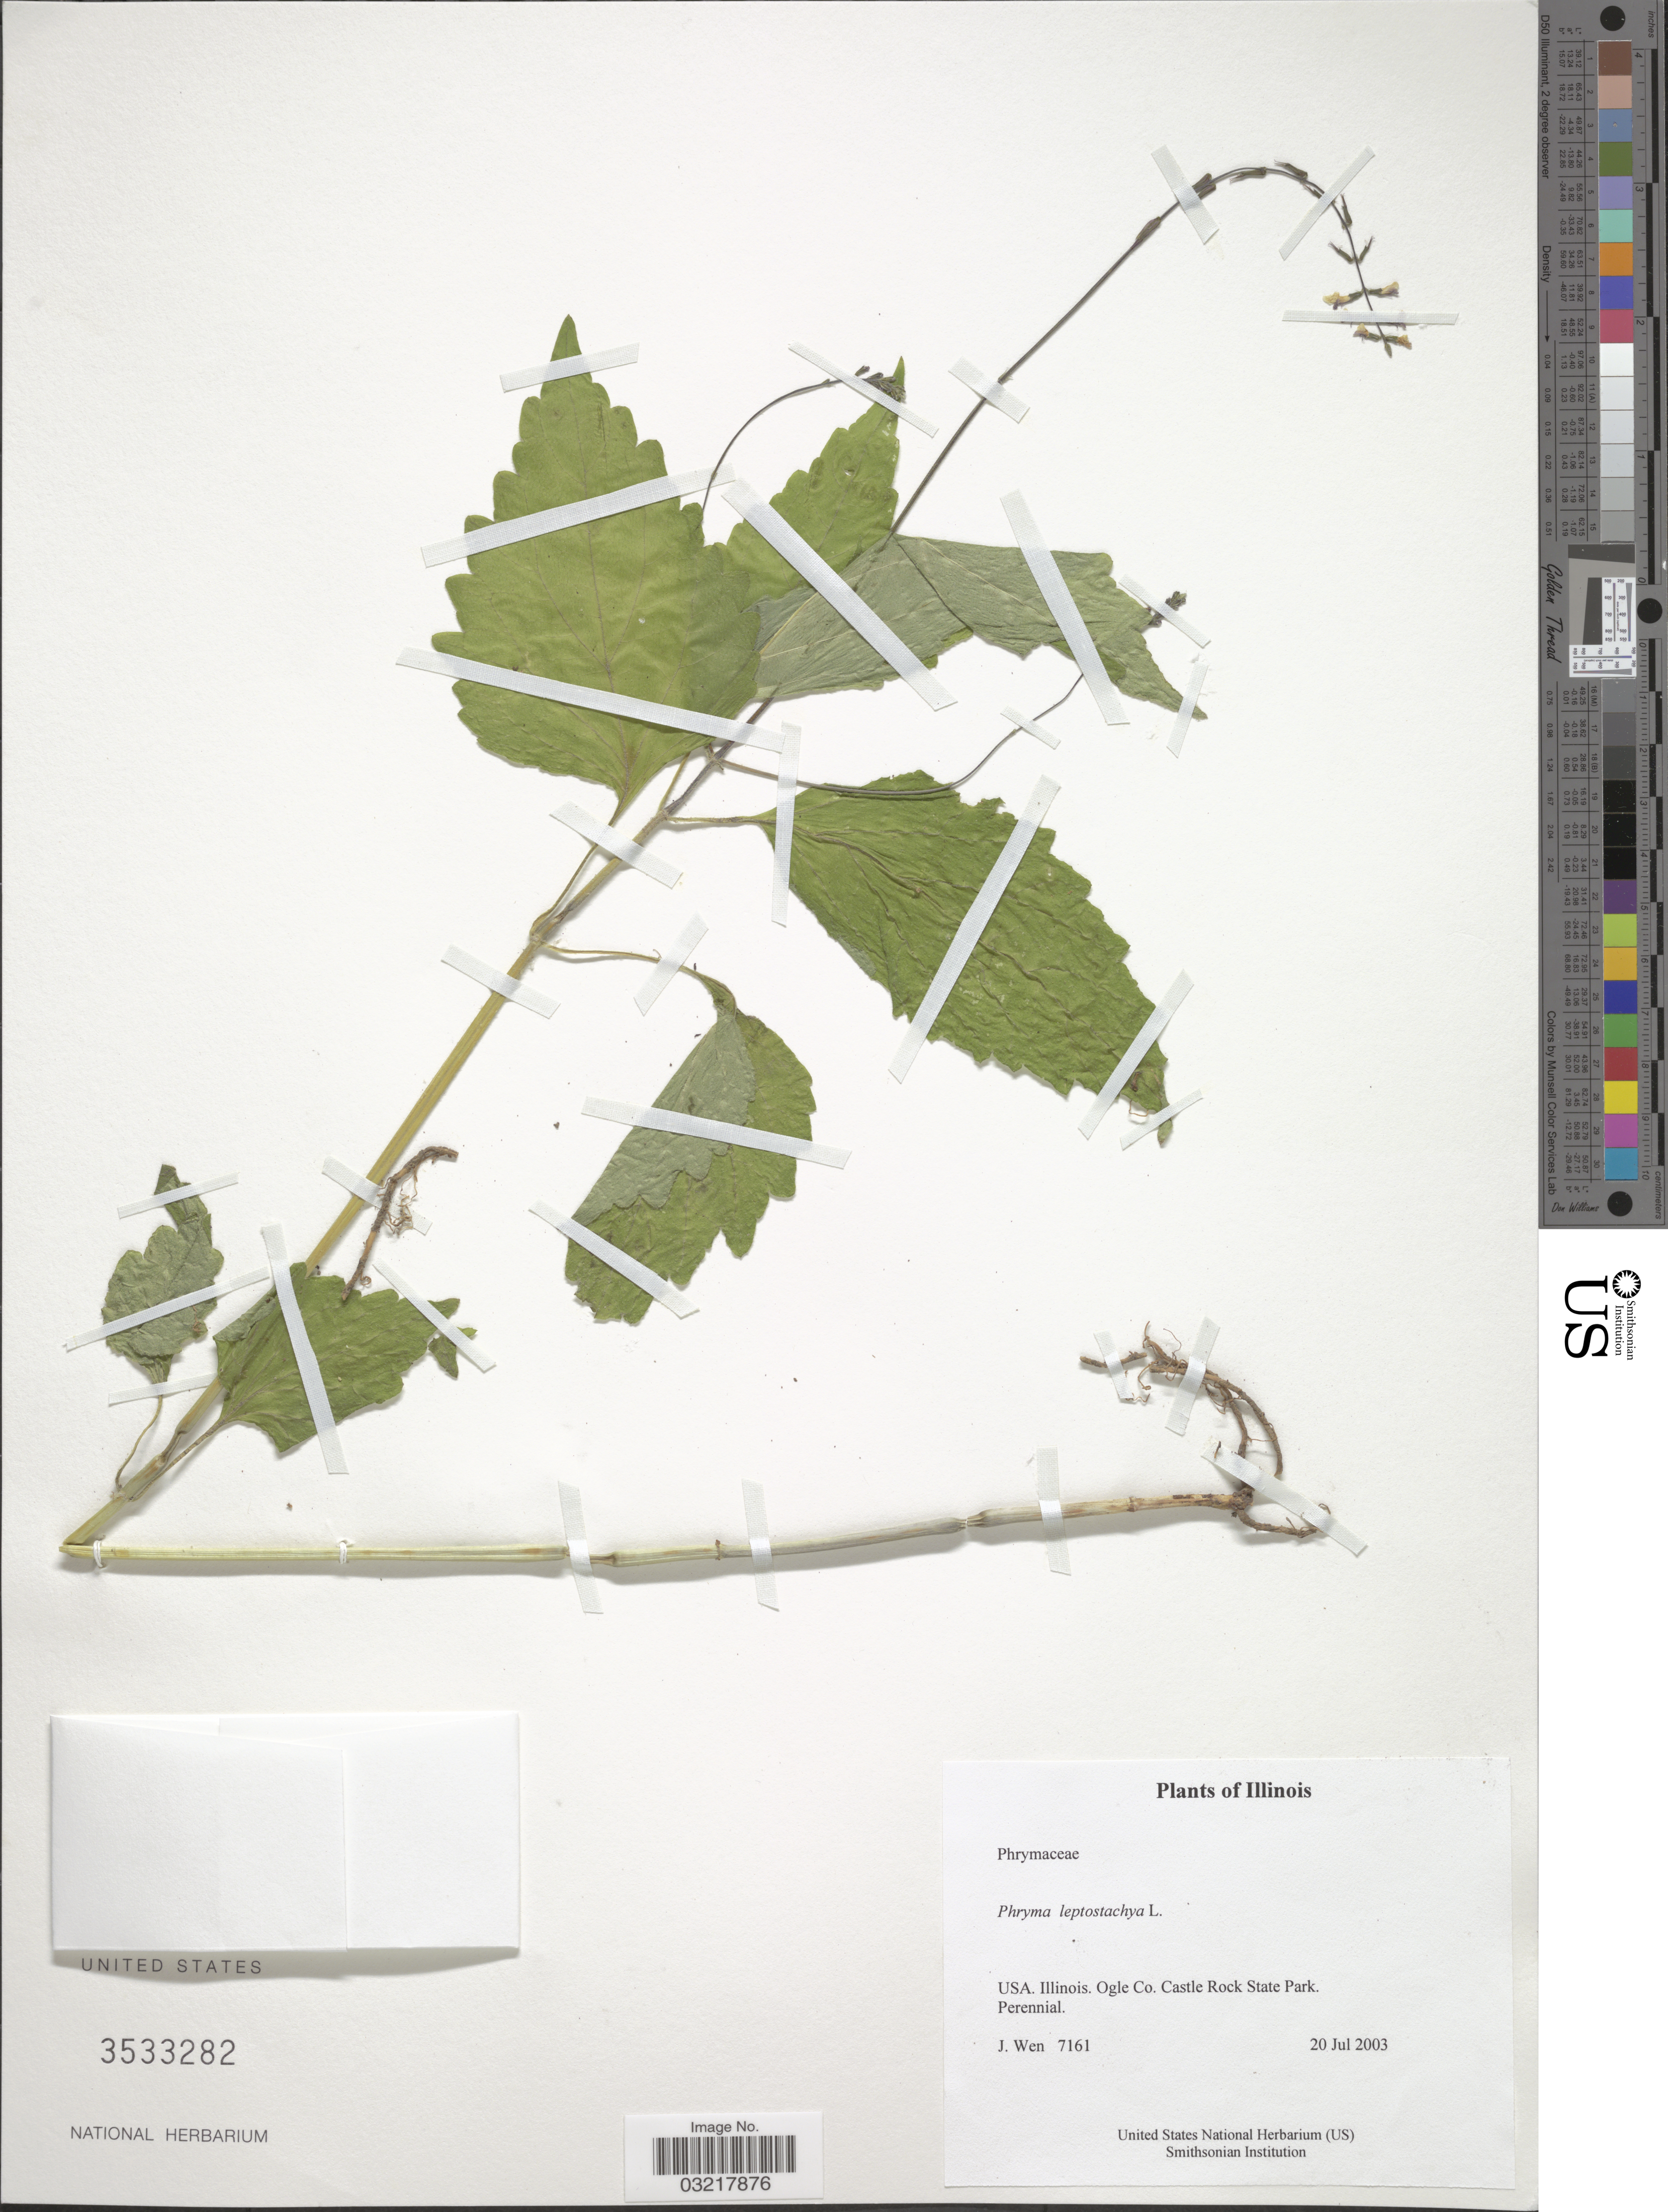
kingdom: Plantae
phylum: Tracheophyta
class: Magnoliopsida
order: Lamiales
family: Phrymaceae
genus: Phryma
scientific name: Phryma leptostachya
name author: L.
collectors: J. Wen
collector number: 7161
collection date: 2003-07-20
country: United States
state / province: Illinois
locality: USA. Ogle Co. Castle Rock State Park.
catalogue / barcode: US 3533282